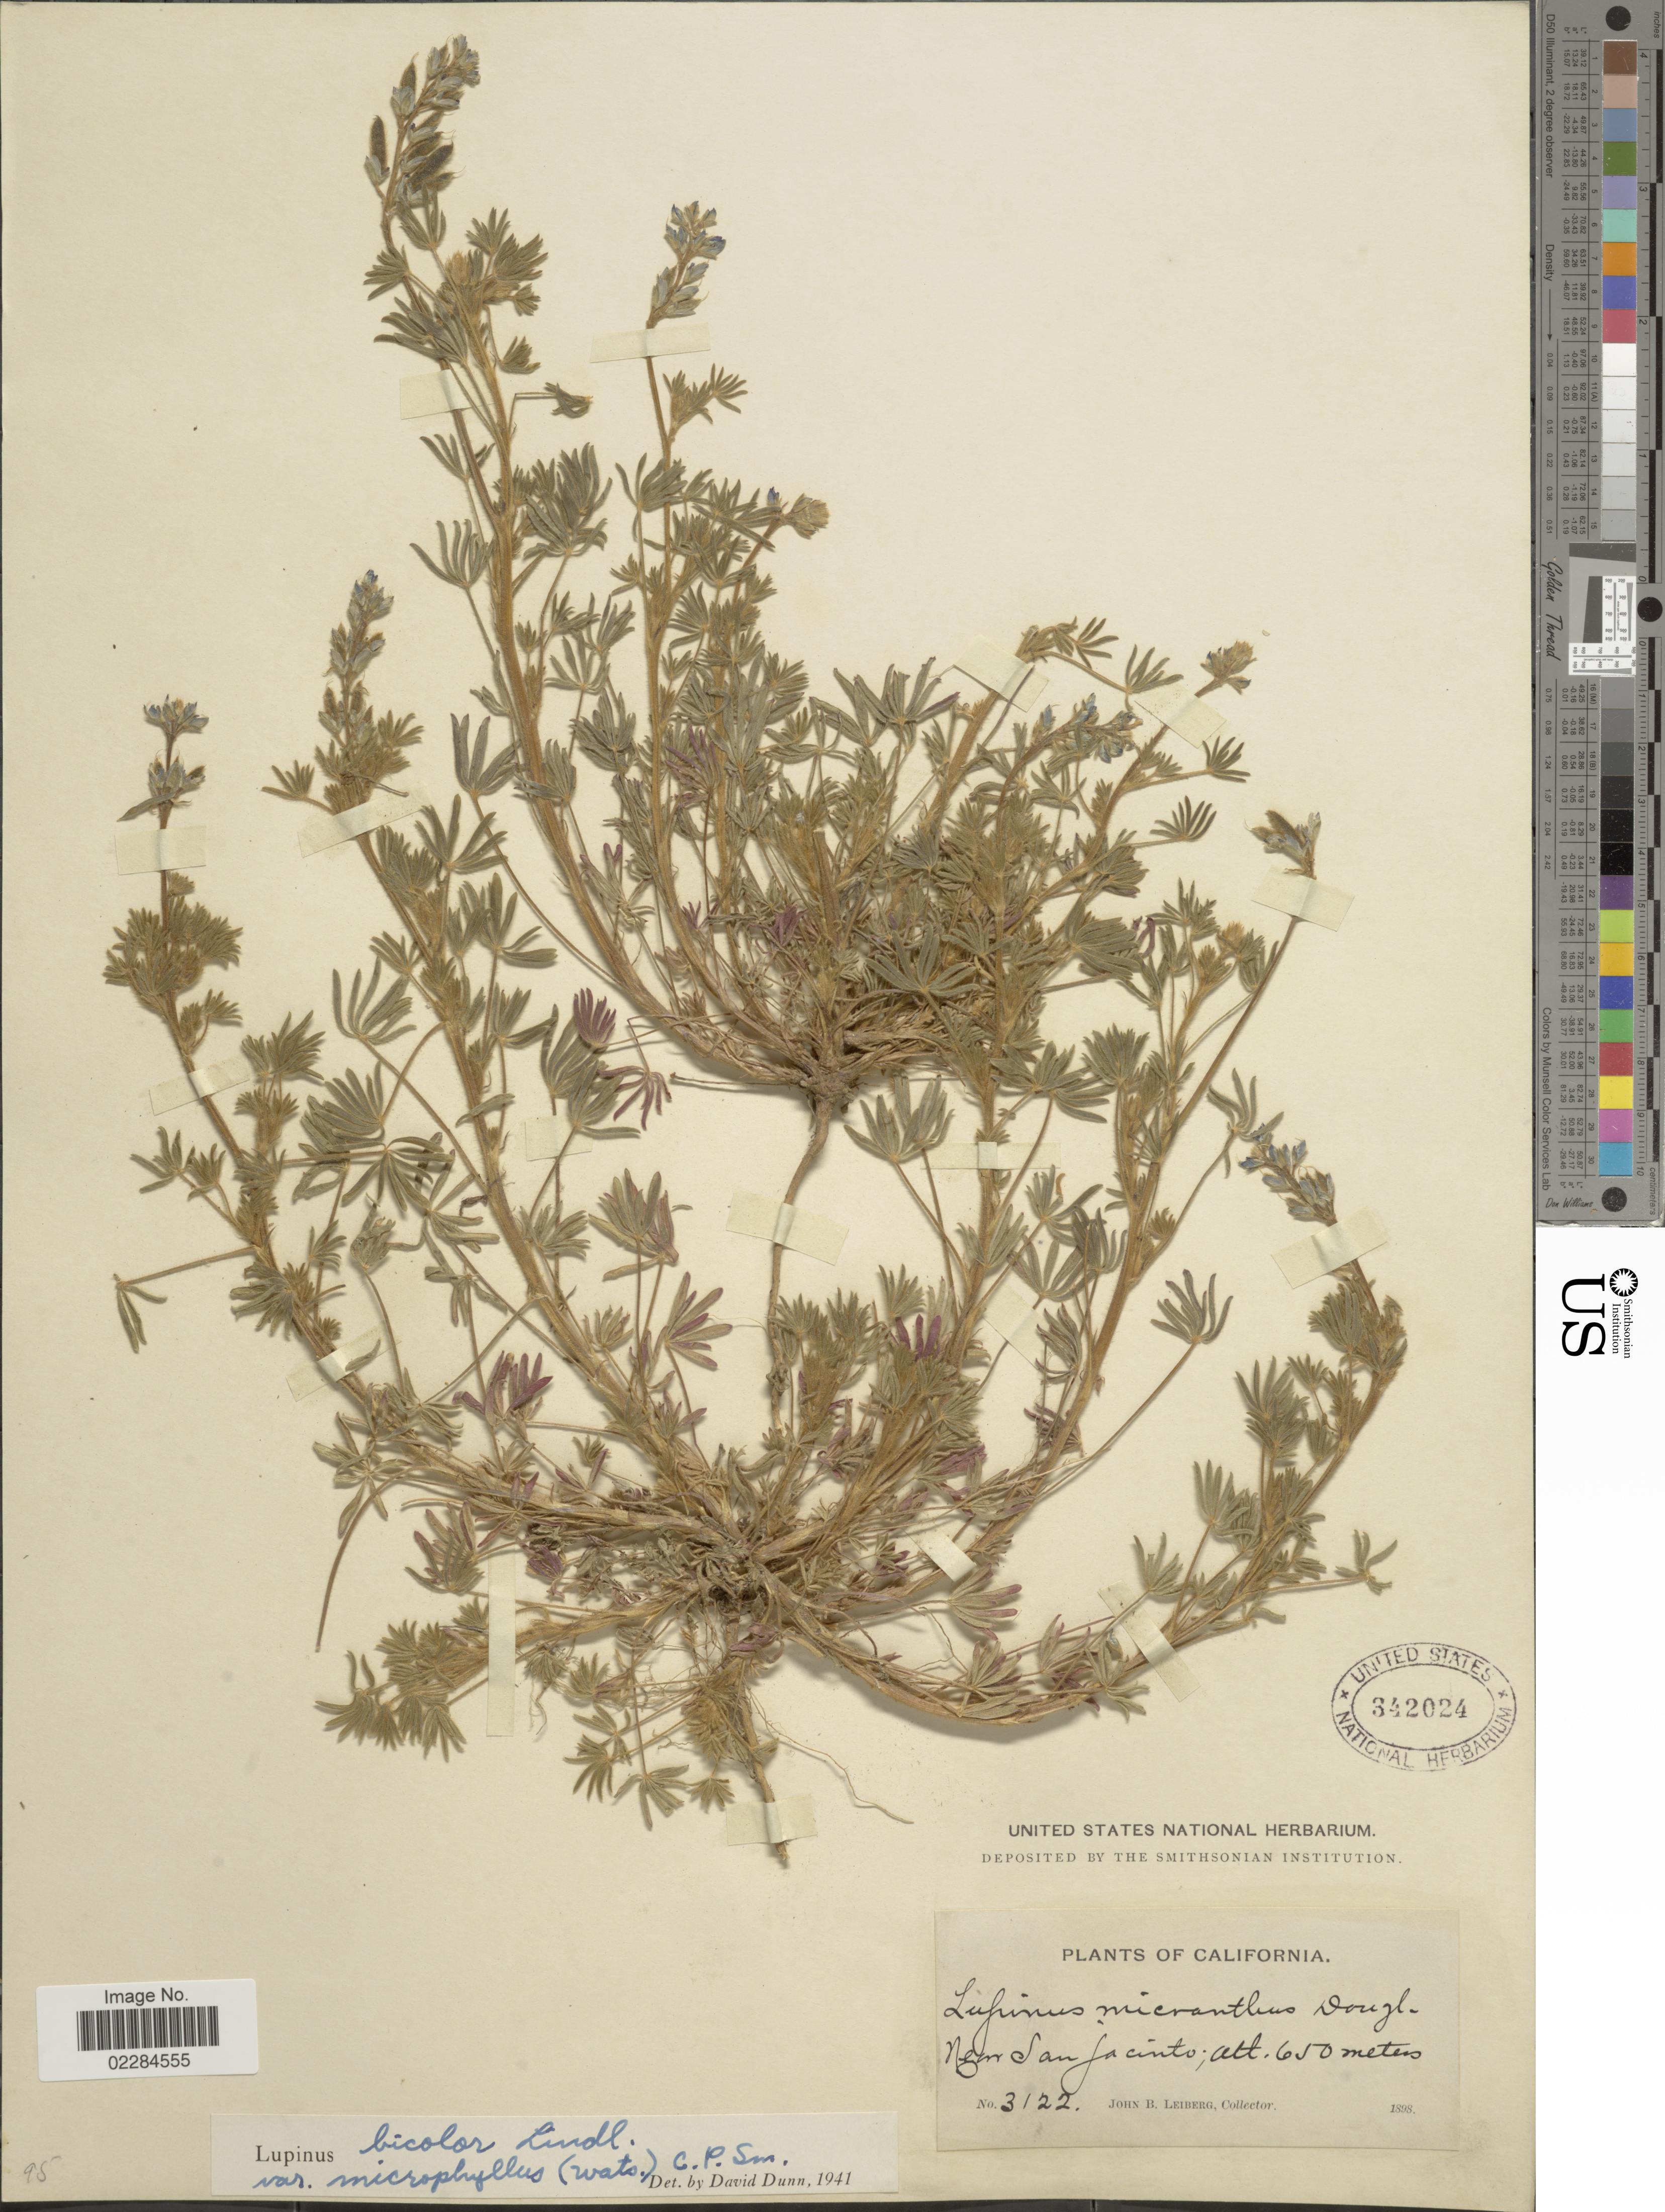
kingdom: Plantae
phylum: Tracheophyta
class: Magnoliopsida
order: Fabales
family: Fabaceae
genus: Lupinus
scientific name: Lupinus bicolor var. microphyllus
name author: Lindl.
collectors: J. B. Leiberg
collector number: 3122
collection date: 1898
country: United States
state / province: California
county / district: Riverside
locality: Near San Jacinto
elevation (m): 650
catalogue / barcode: US 342024